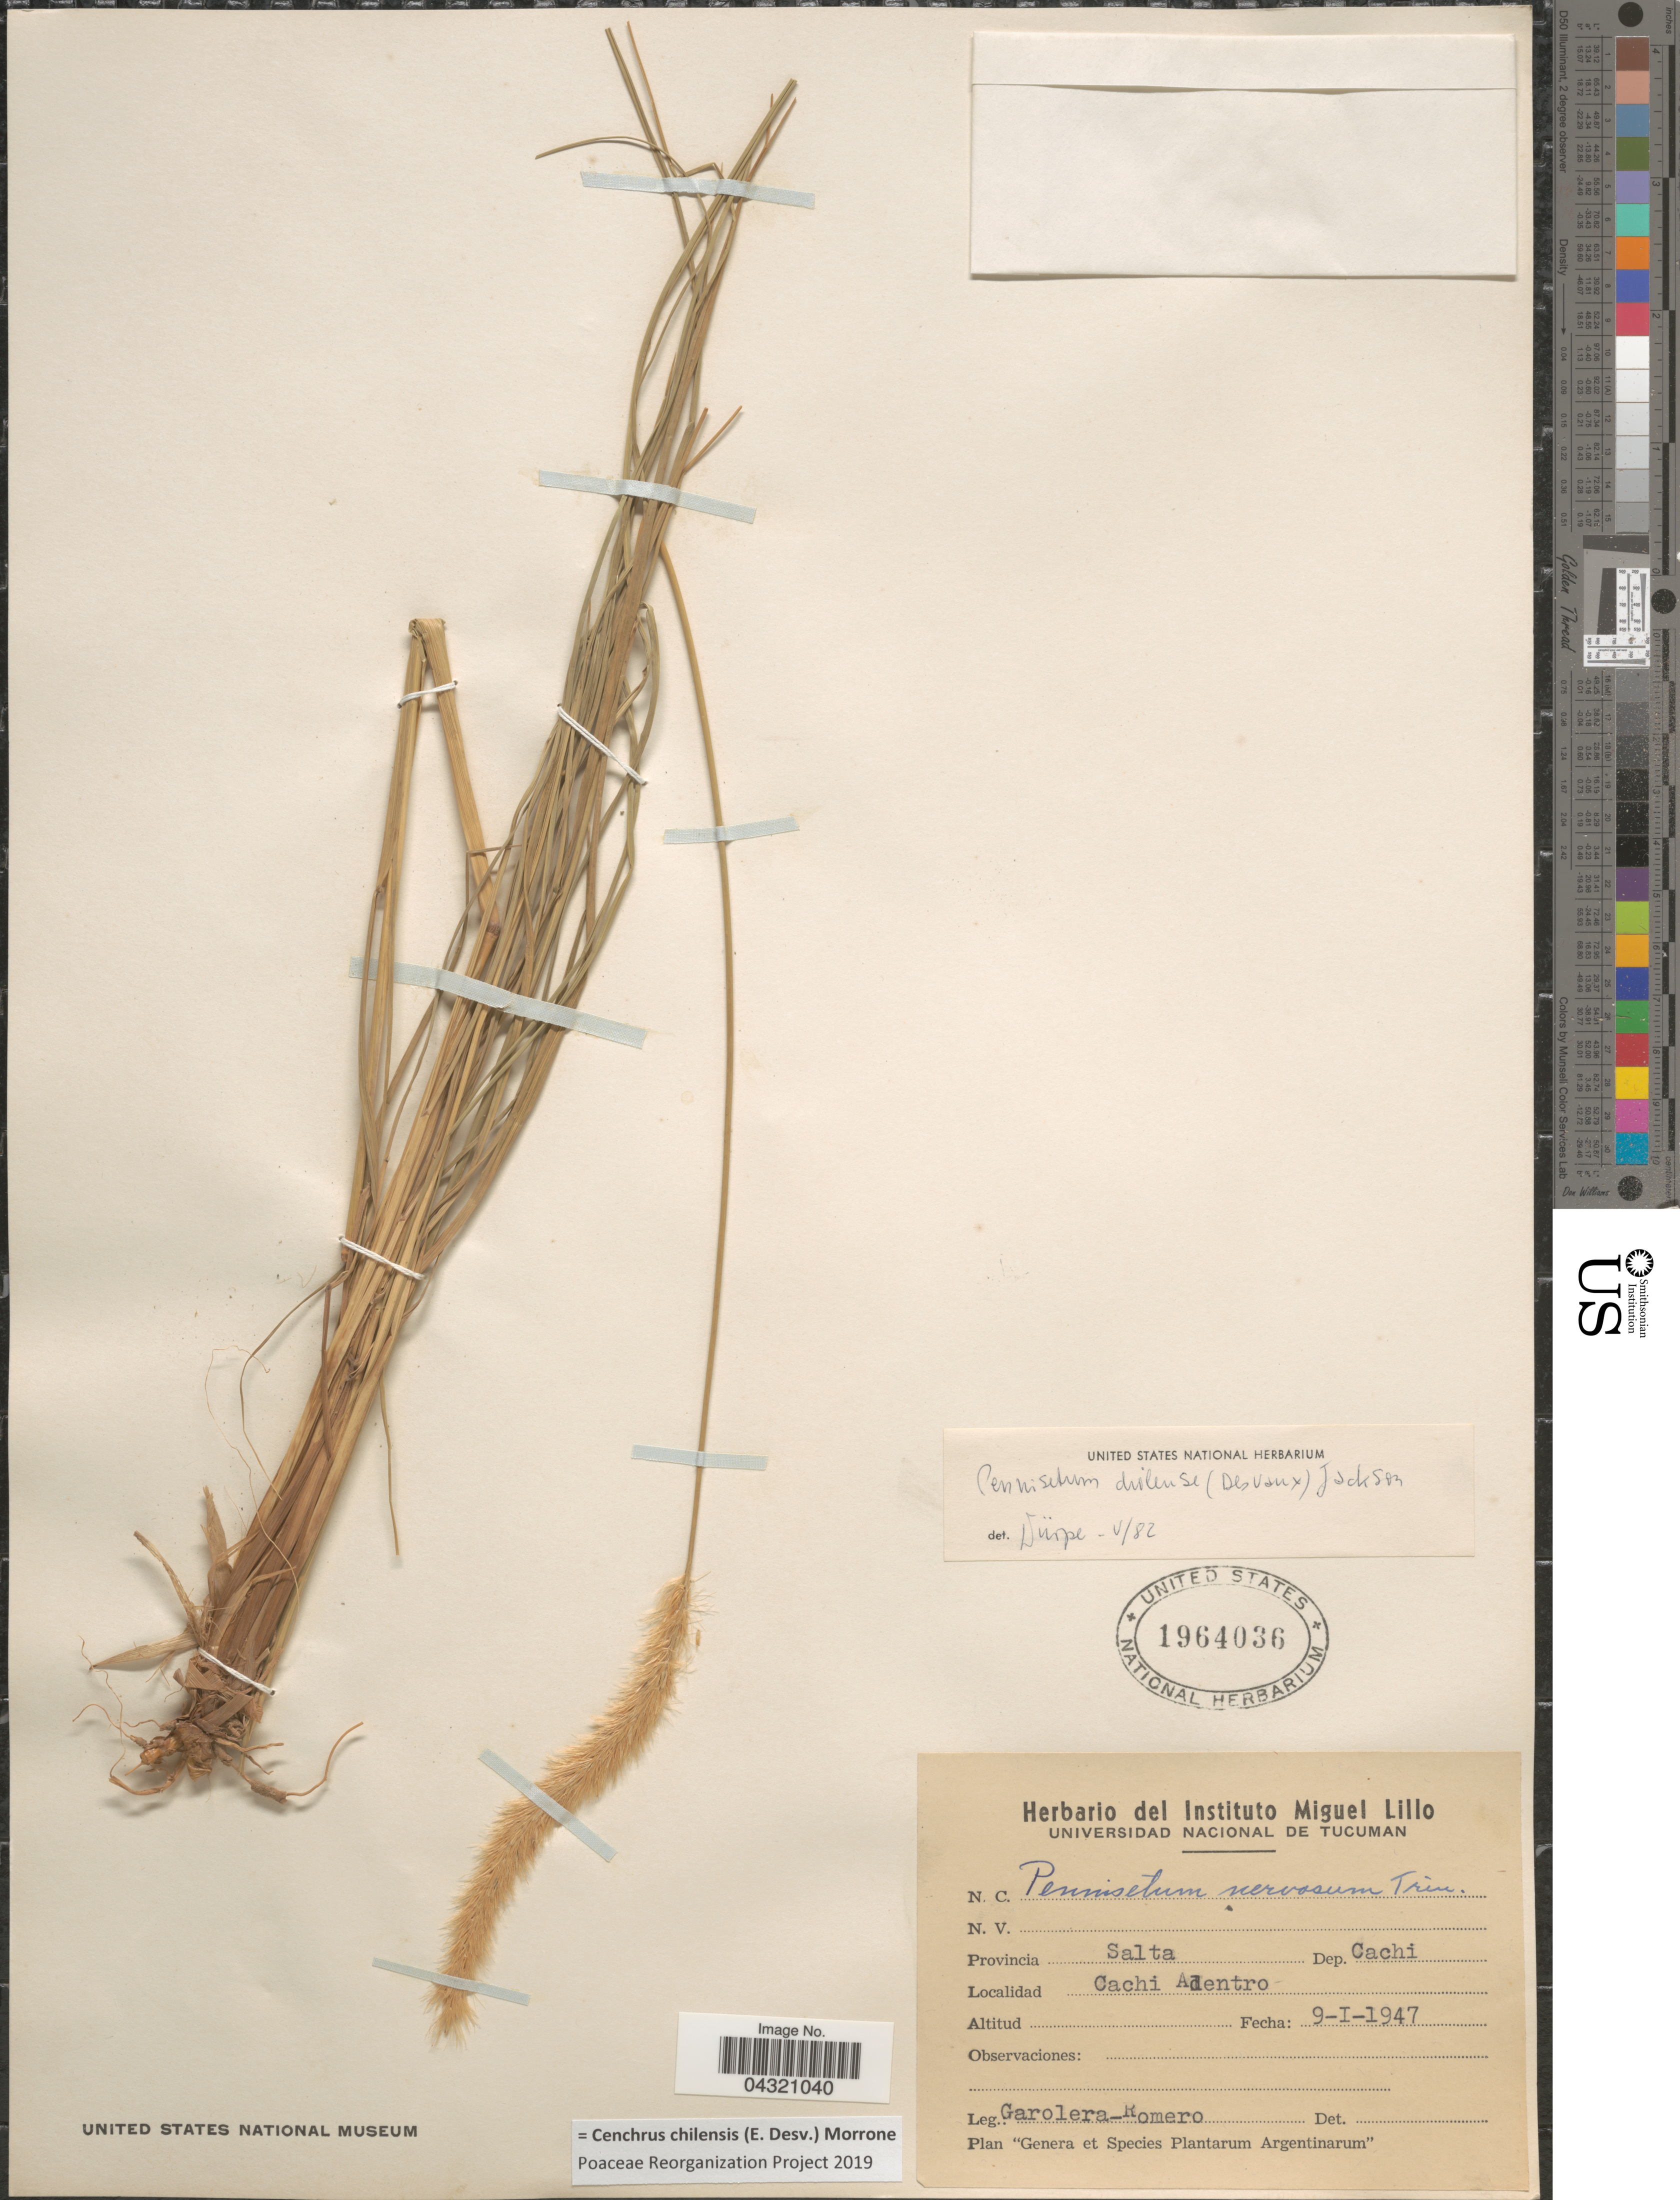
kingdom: Plantae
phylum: Tracheophyta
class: Liliopsida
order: Poales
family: Poaceae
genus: Cenchrus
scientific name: Cenchrus chilensis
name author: (É. Desv.) Morrone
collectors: Garolera-Romero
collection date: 1947-01-09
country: Argentina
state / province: Salta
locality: Dep. Cachi. Cachi Adentro.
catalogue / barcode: US 1964036